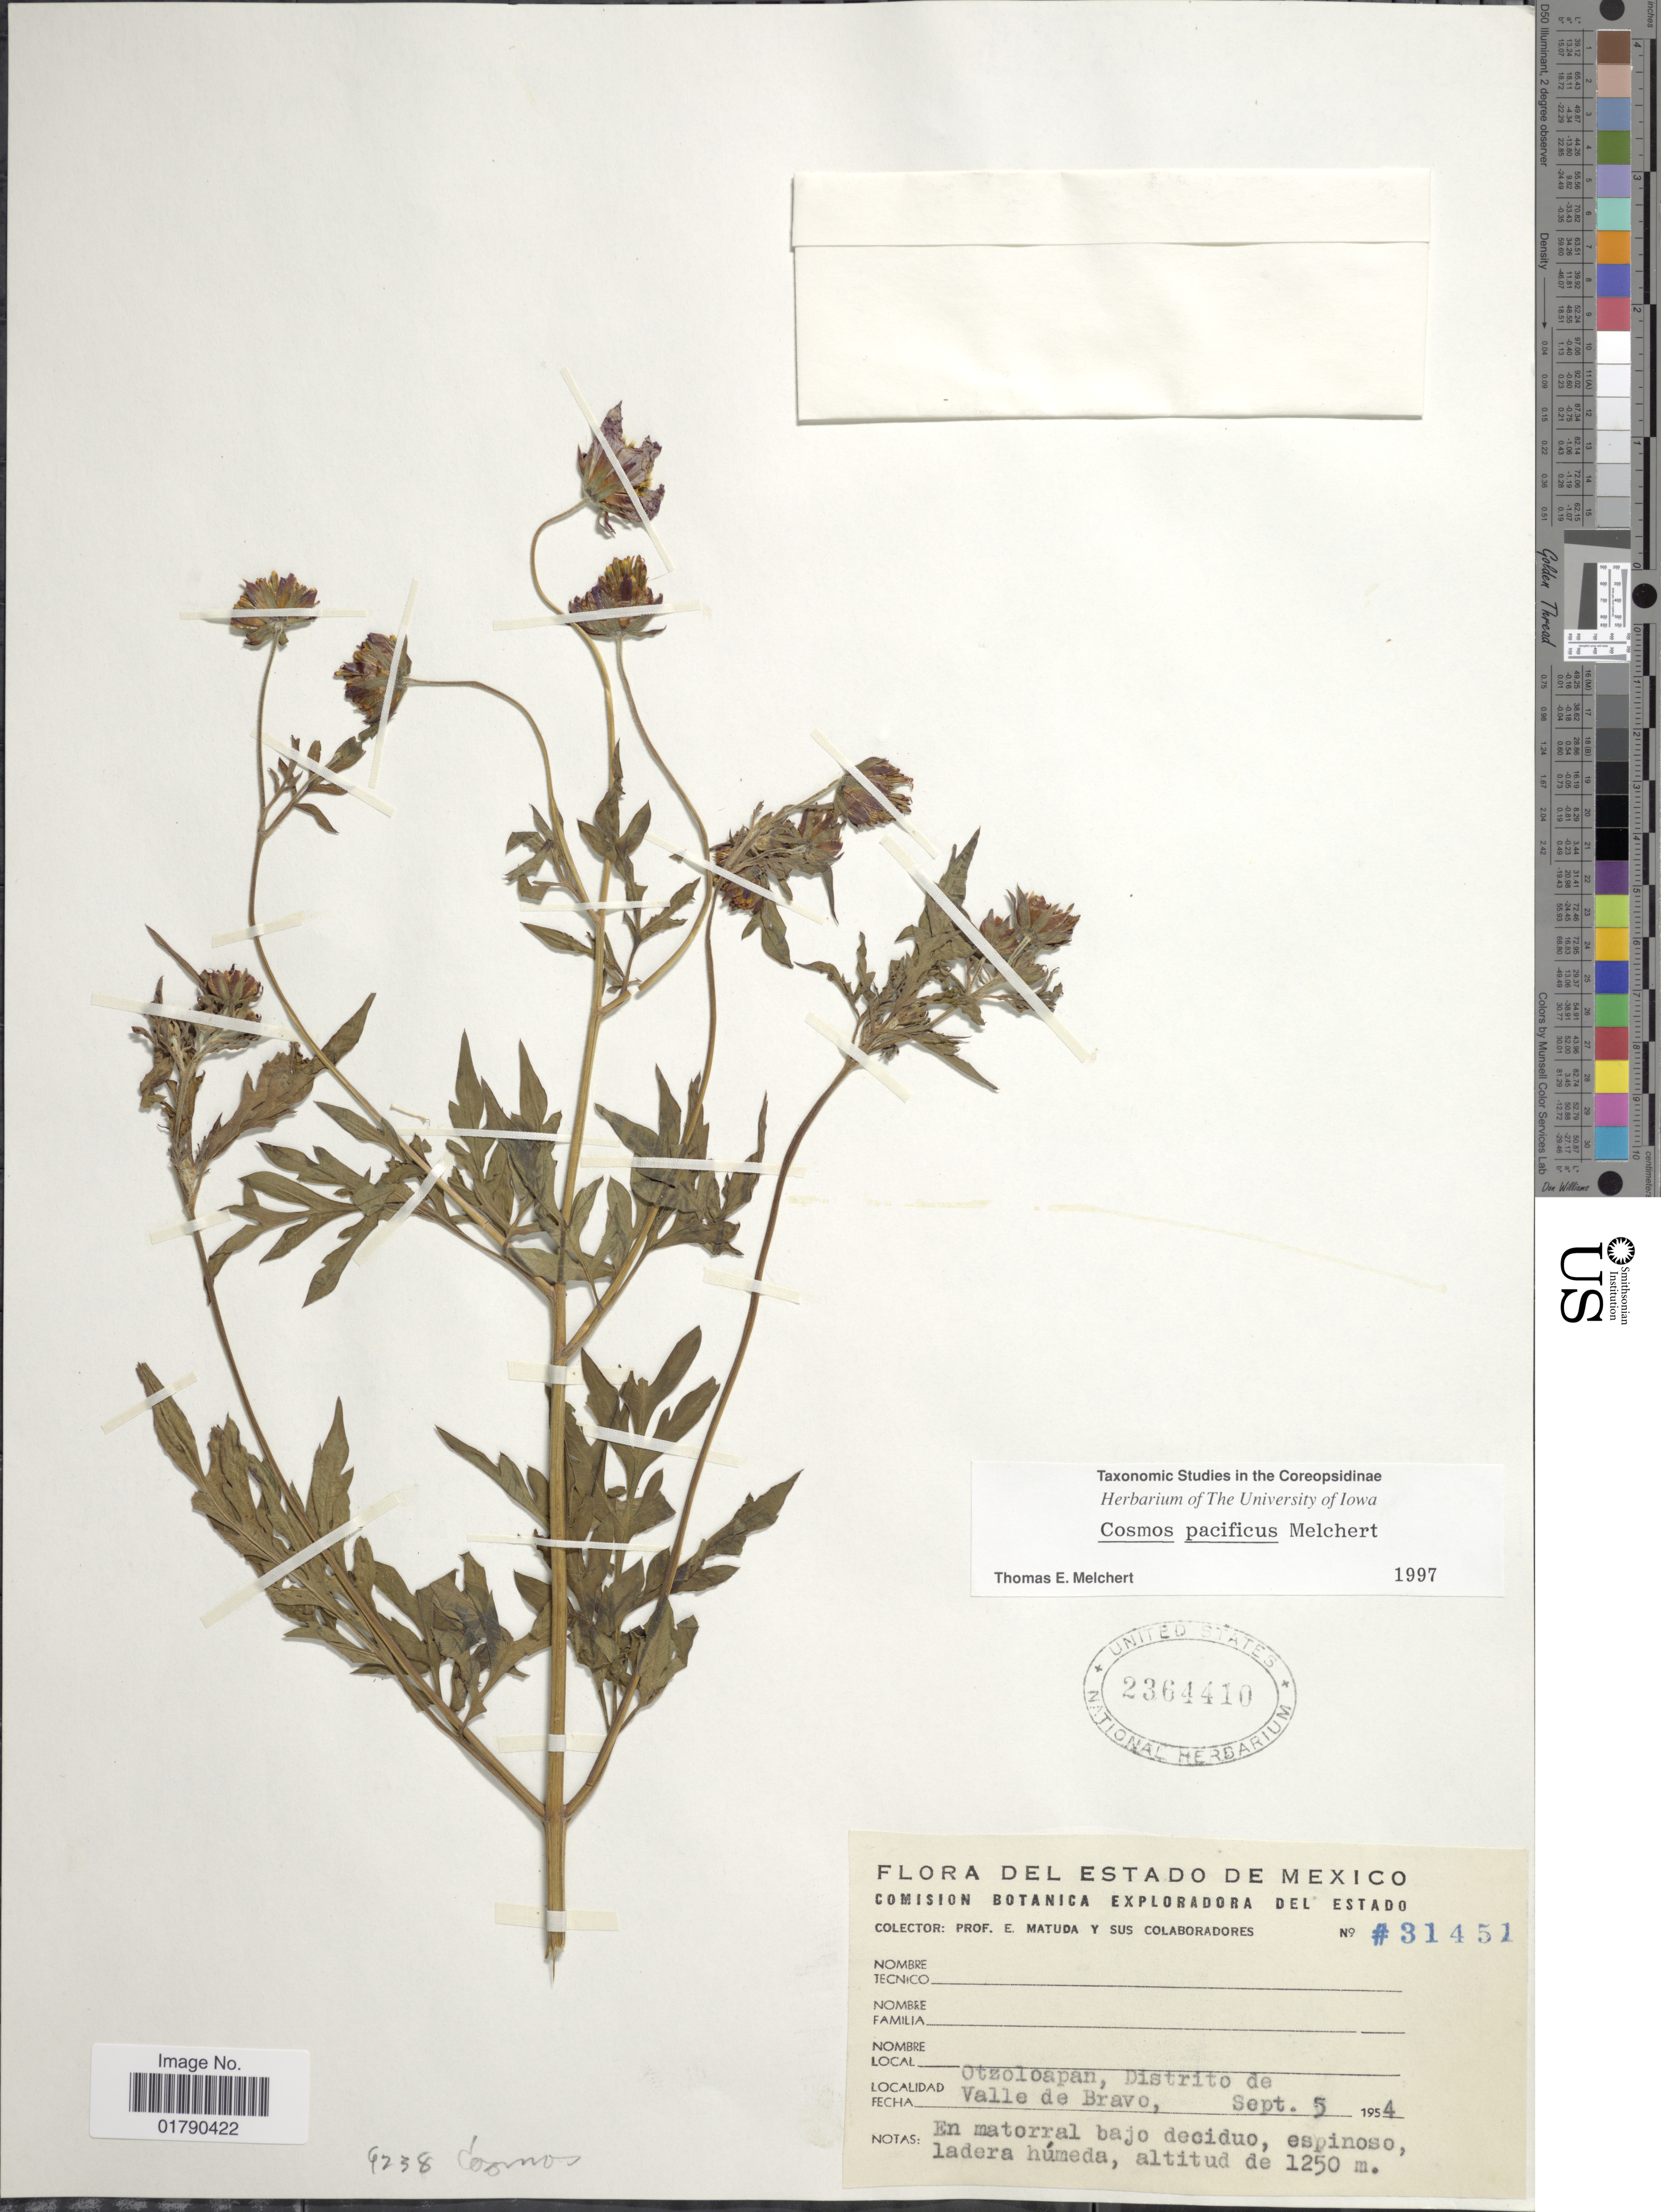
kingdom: Plantae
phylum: Tracheophyta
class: Magnoliopsida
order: Asterales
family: Asteraceae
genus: Cosmos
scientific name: Cosmos pacificus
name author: Melchert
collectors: E. Matuda & et al.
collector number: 31451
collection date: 1954-09-05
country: Mexico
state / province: México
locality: Otzoloapan, Distrito de Valle de Bravo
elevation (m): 1250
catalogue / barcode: US 2364410